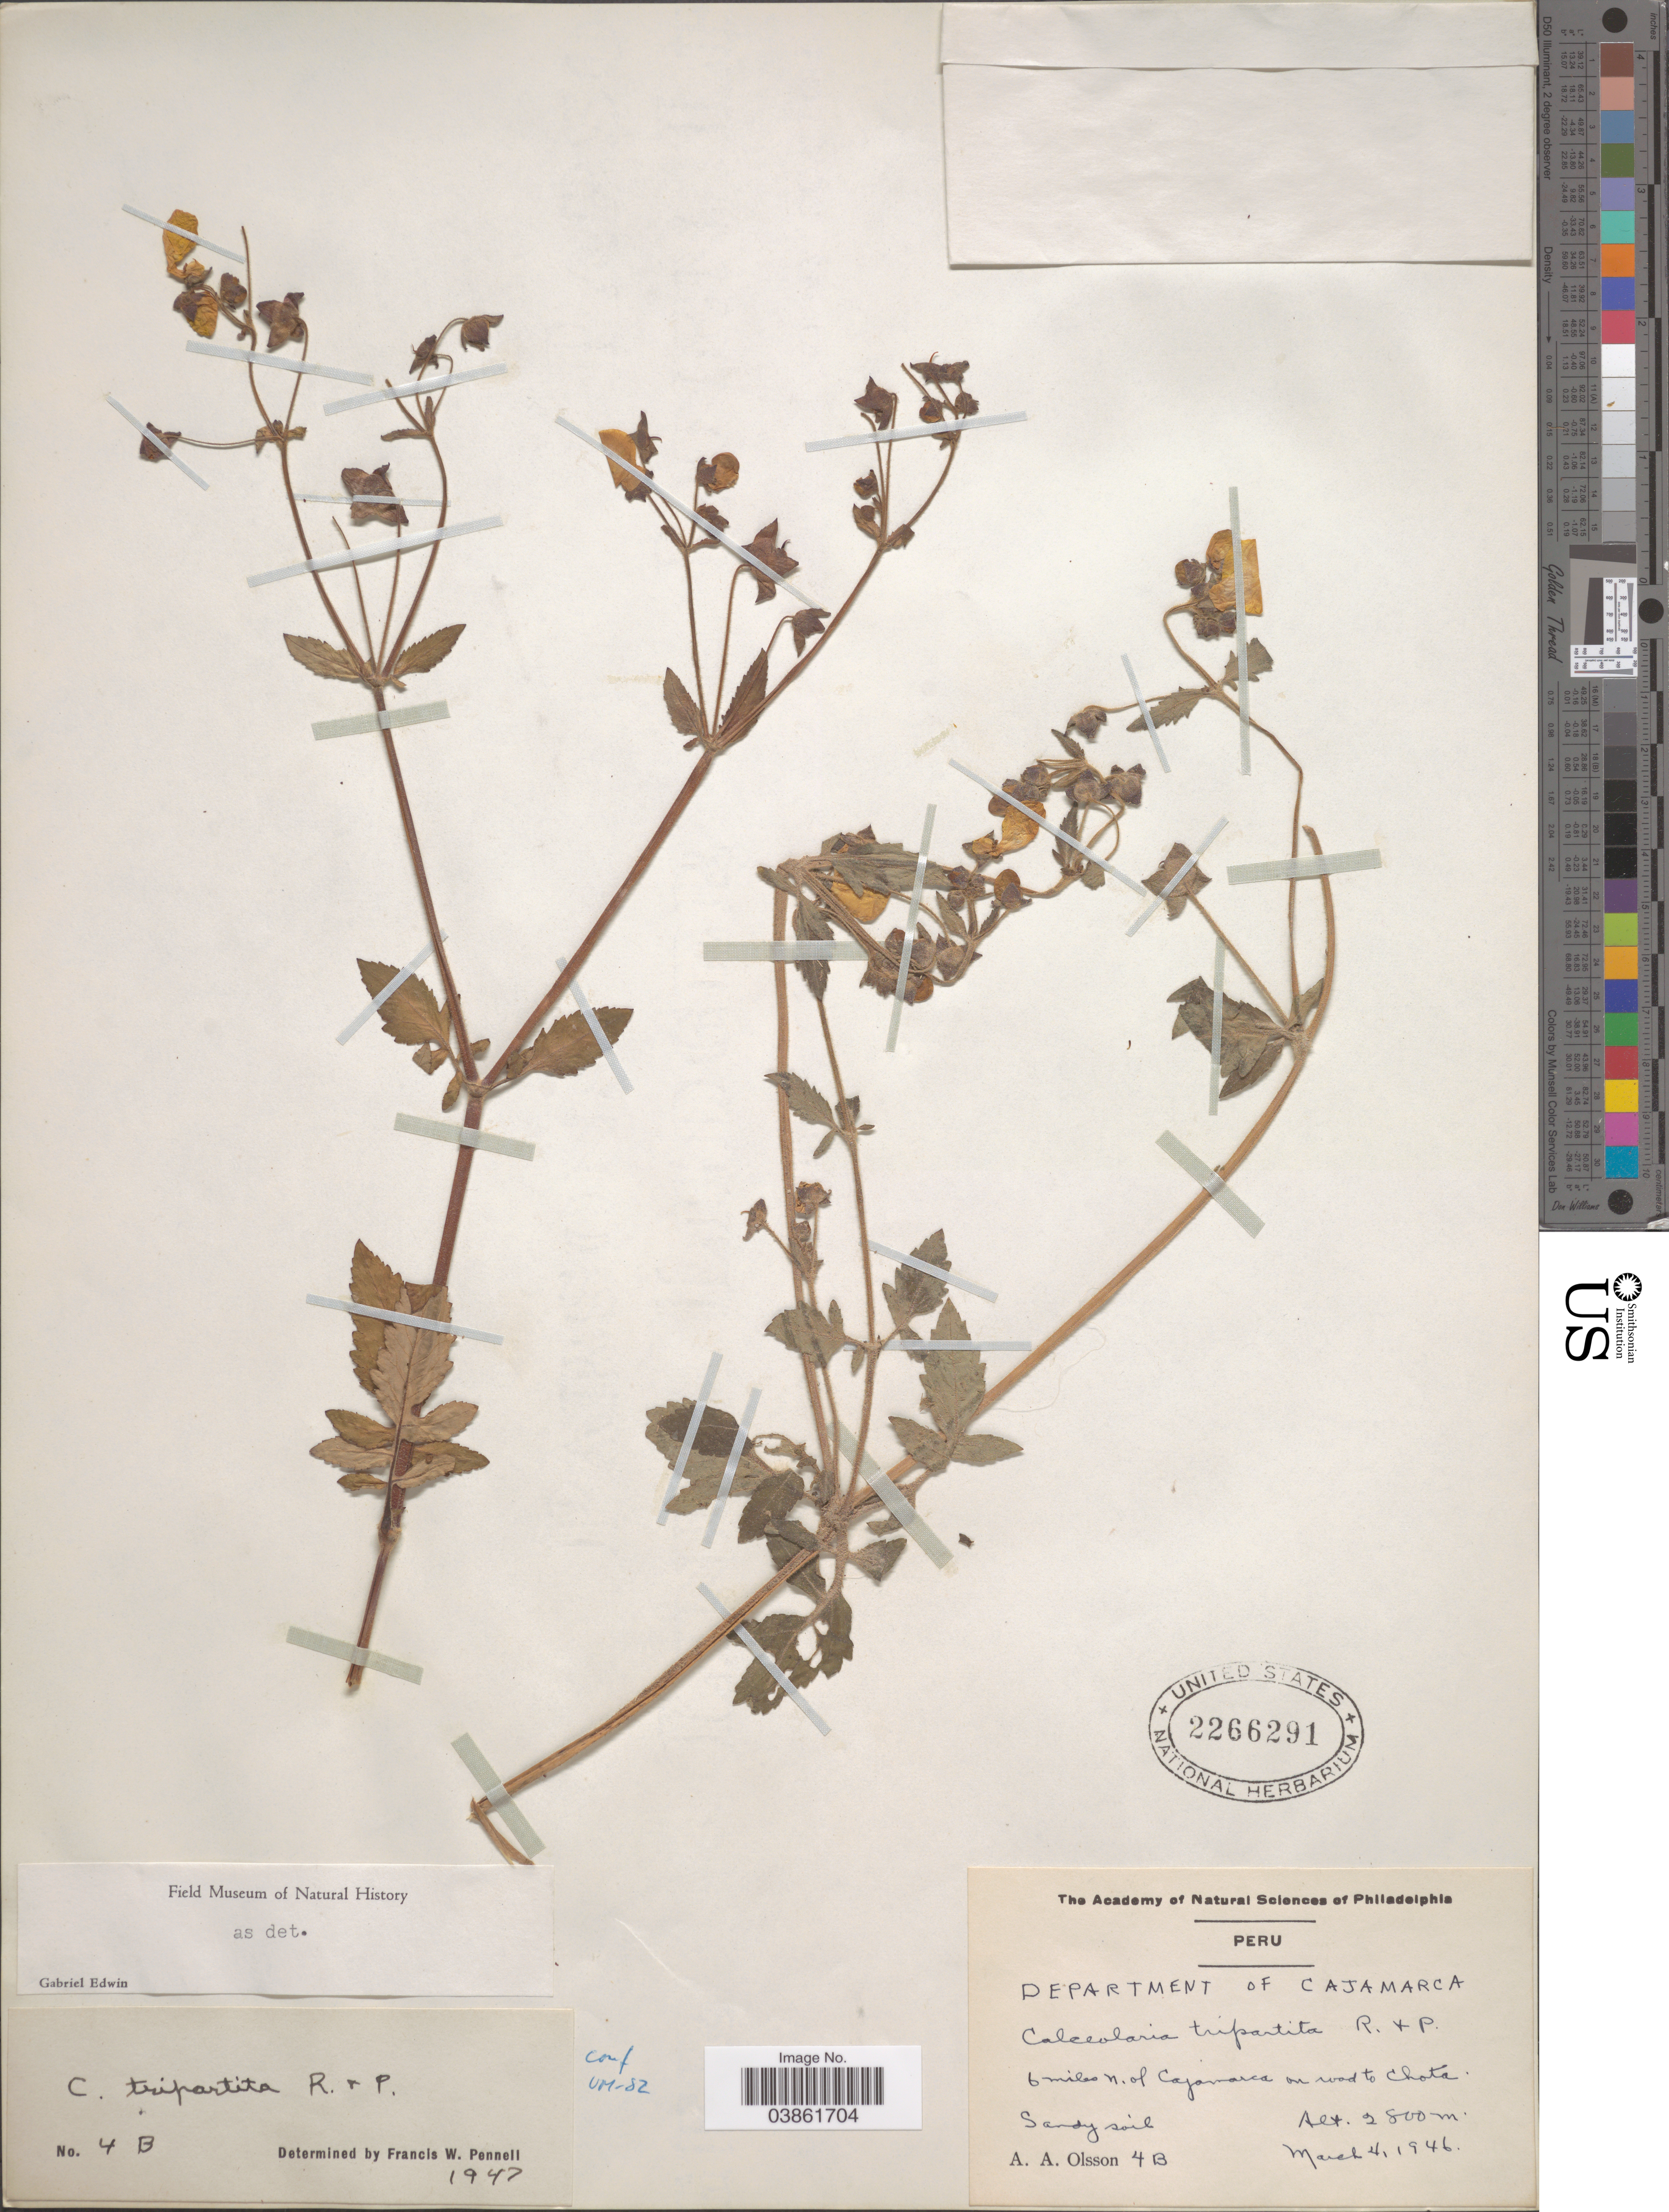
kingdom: Plantae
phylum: Tracheophyta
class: Magnoliopsida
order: Lamiales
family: Calceolariaceae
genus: Calceolaria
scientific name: Calceolaria tripartita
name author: Ruiz & Pav.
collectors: A. Olsson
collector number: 4B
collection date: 1946-03-04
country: Peru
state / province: Cajamarca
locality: Department of Cajamarca. 6 miles N. of Cajamarca on road to Chota.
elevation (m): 2800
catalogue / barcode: US 2266291